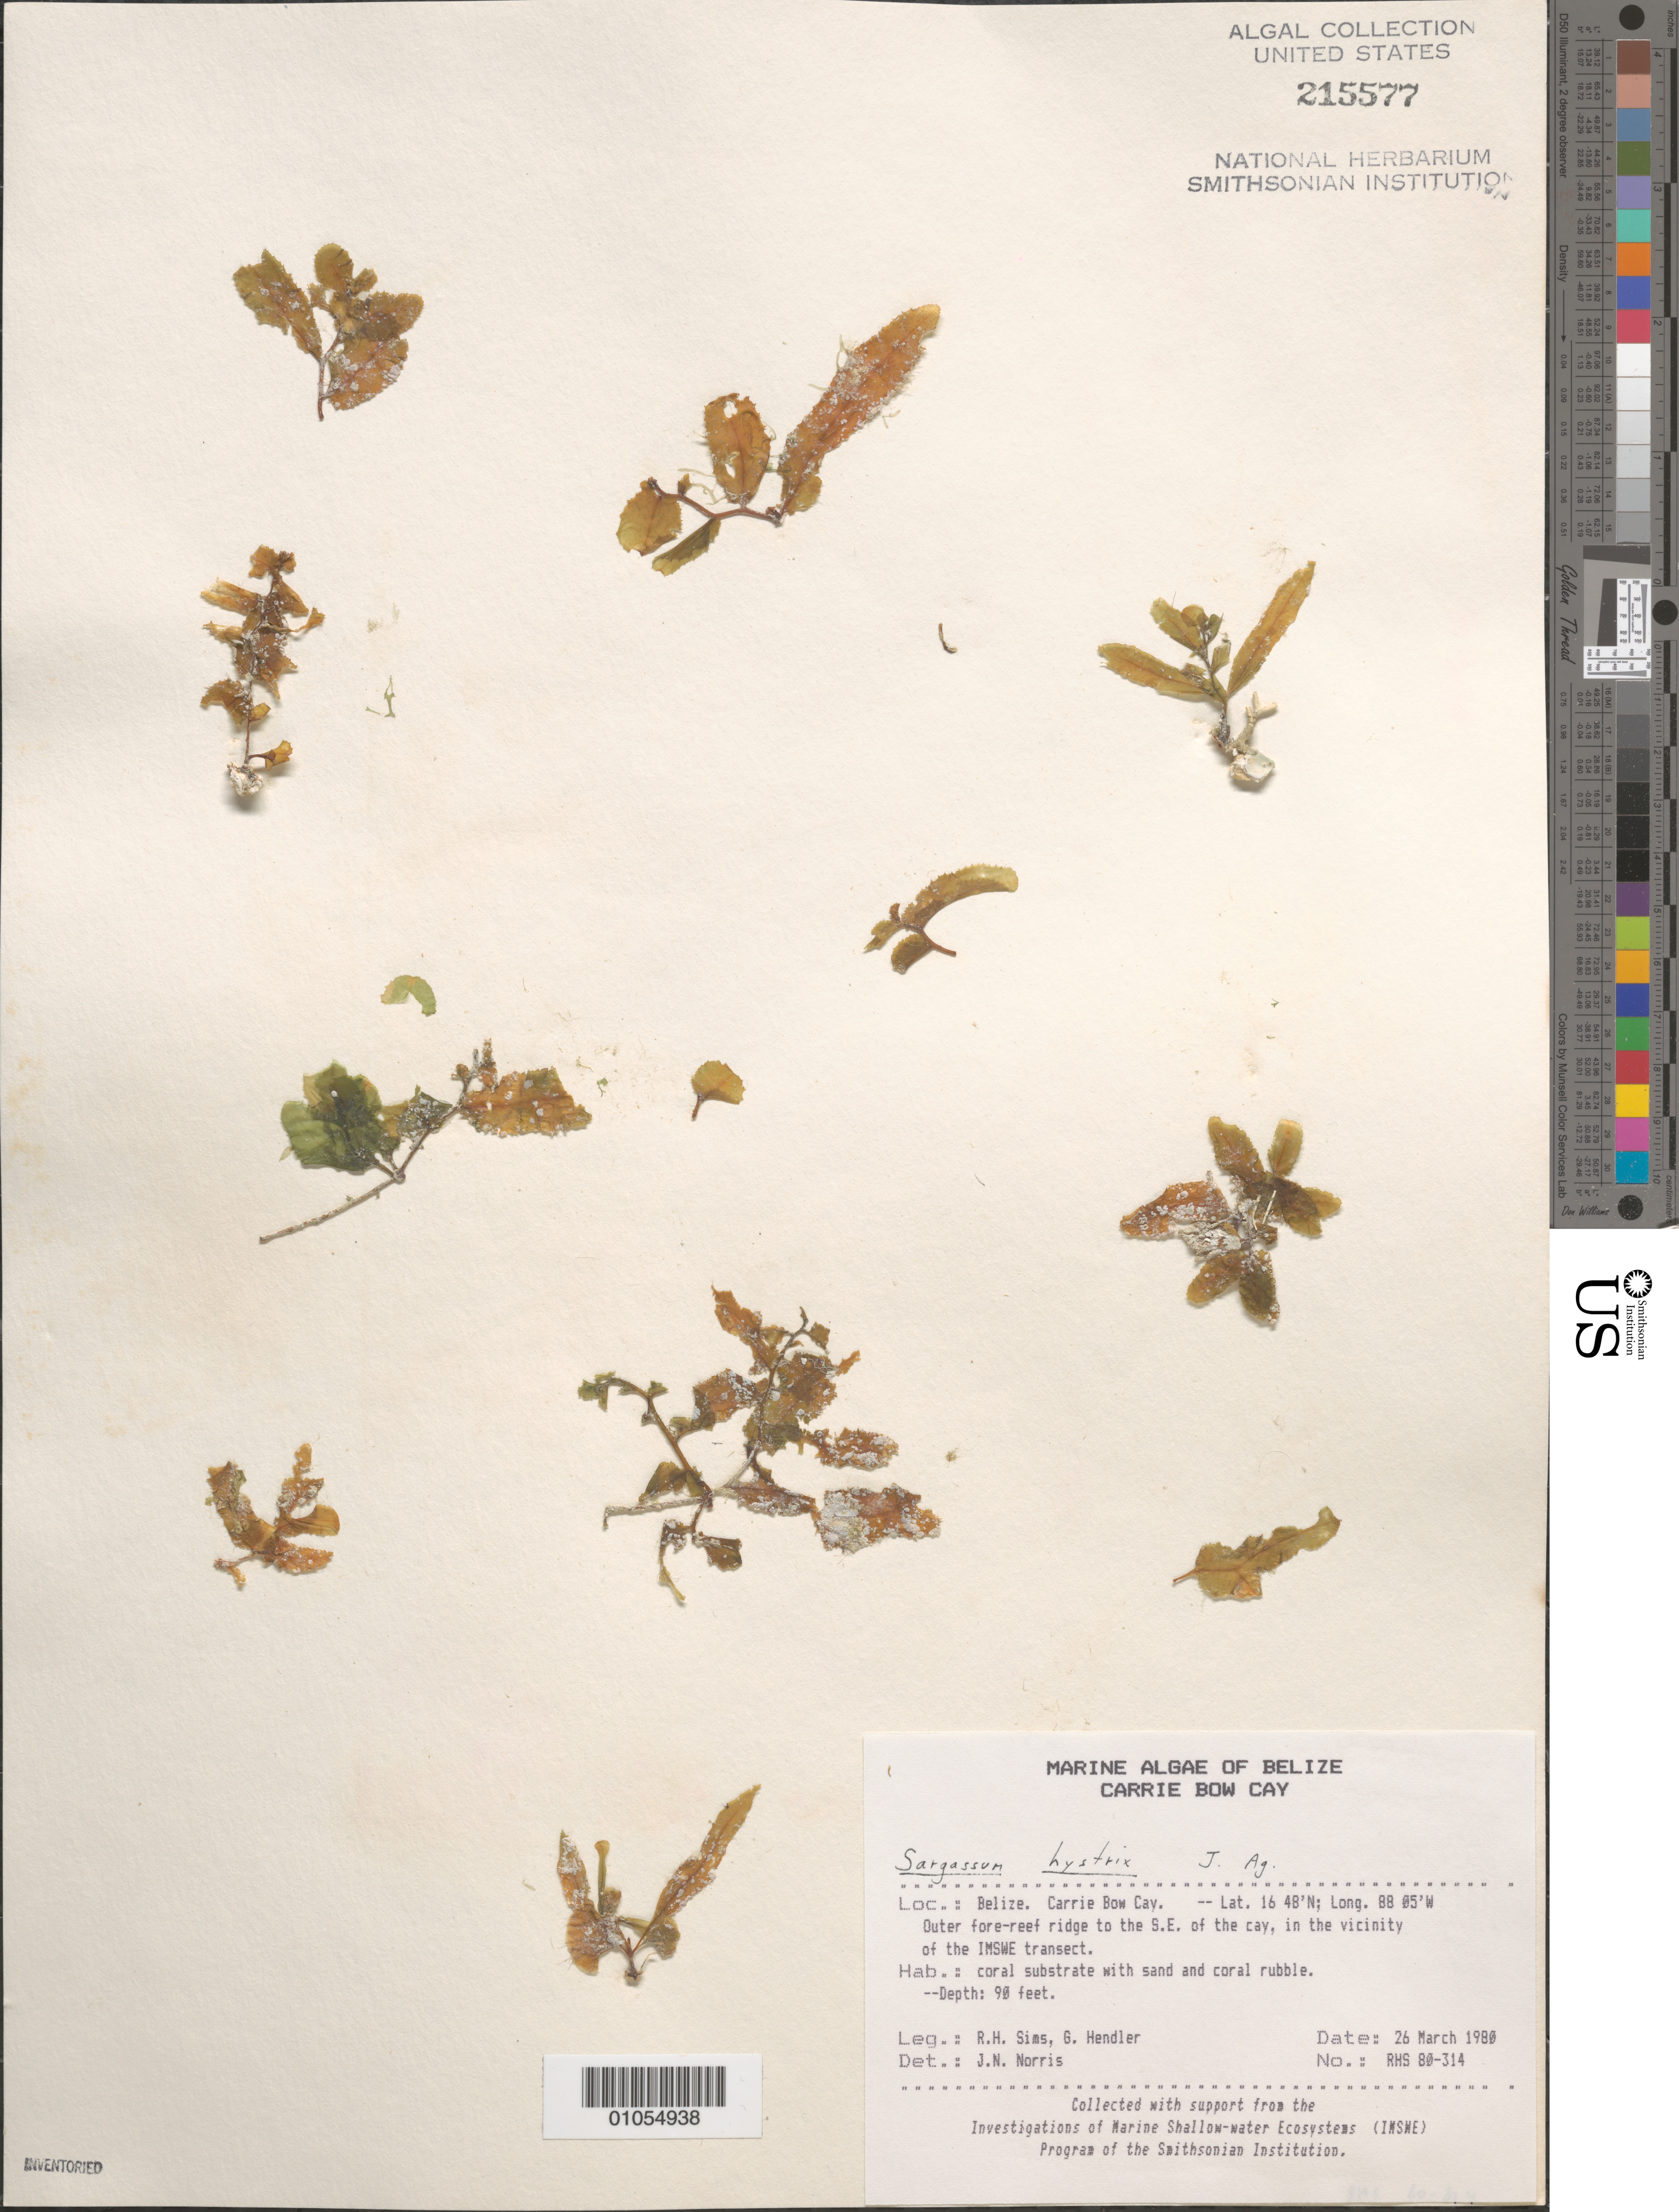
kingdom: Chromista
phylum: Ochrophyta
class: Phaeophyceae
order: Fucales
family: Sargassaceae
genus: Sargassum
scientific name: Sargassum hystrix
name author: J. Agardh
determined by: Norris, James N.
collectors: R. H. Sims & G. Hendler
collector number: RHS 80-314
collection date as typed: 26 Mar 1980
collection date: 1980-03-26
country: Belize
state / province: Stann Creek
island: Carrie Bow Cay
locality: Outer fore-reef ridge to southeast of Carrie Bow Cay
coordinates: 16 48'N, 88 05'W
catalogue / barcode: US 215577